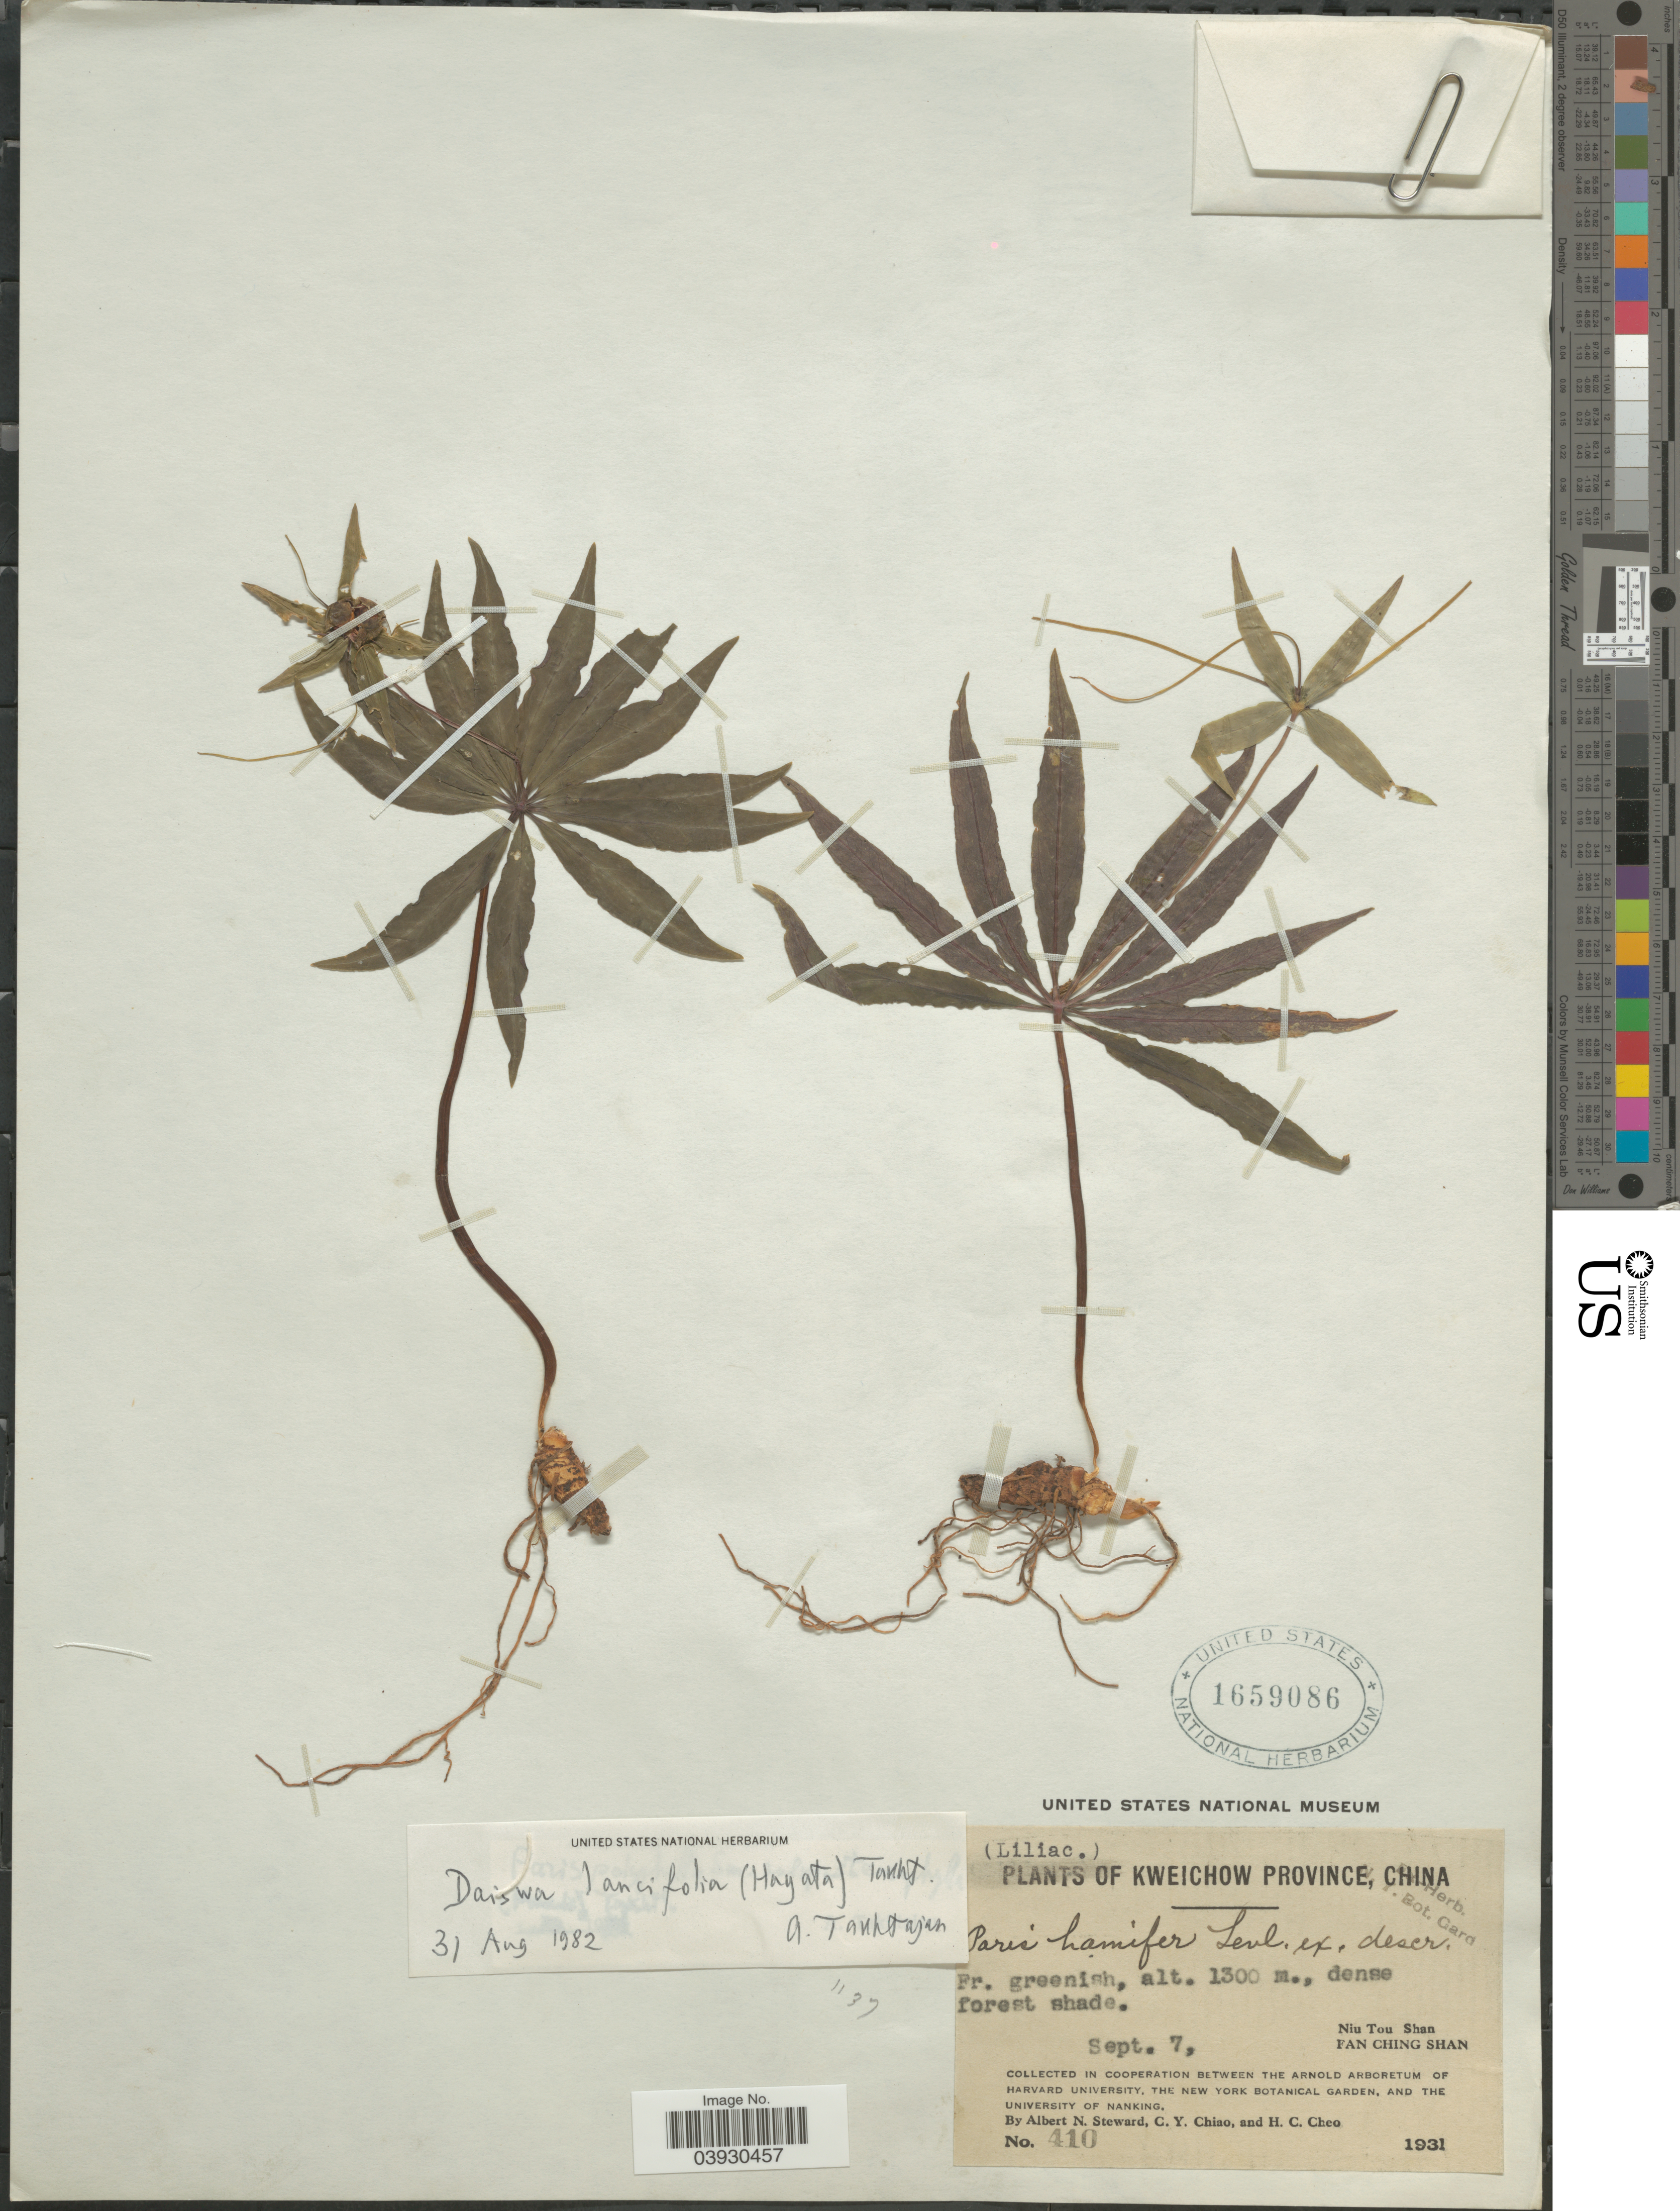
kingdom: Plantae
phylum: Tracheophyta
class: Liliopsida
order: Liliales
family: Melanthiaceae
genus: Paris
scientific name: Paris polyphylla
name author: Sm.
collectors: A. N. Steward, C. Y. Chiao & H. Cheo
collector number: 410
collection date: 1931-09-07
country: China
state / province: Guizhou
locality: Kweichow Province. Niu Tou Shan. Fan Ching Shan.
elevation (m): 1300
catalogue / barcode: US 1659086